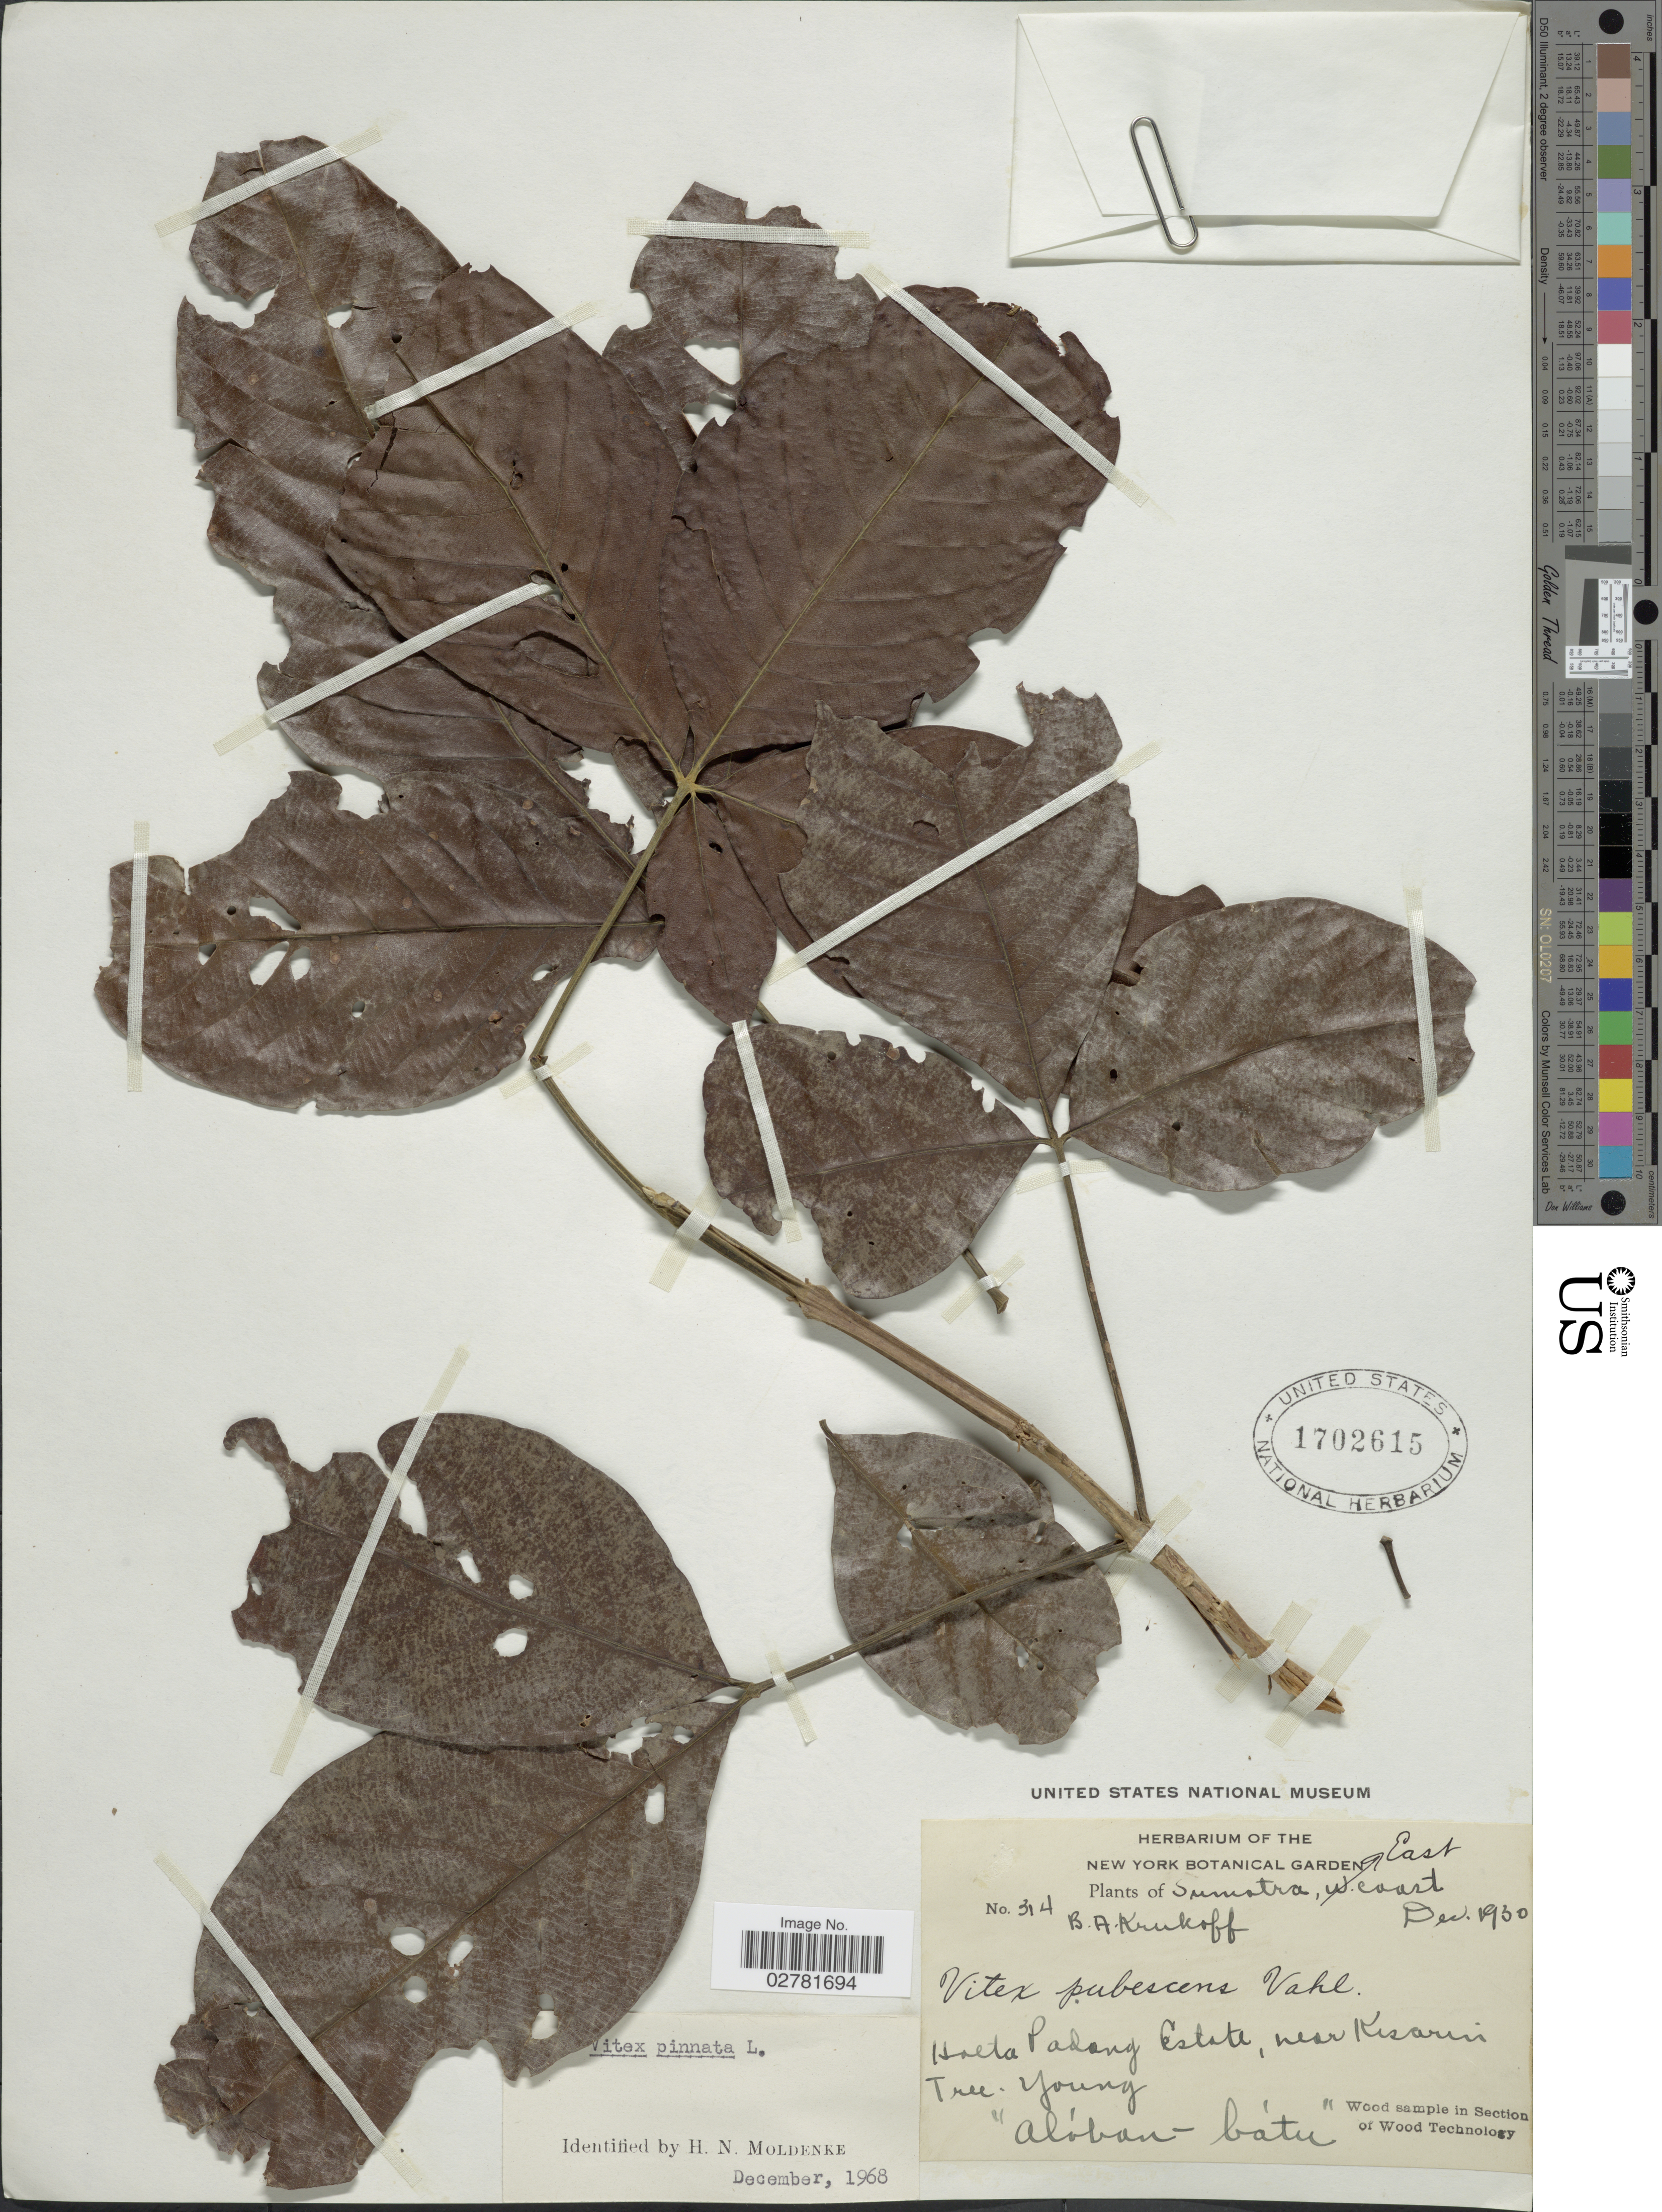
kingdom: Plantae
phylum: Tracheophyta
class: Magnoliopsida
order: Lamiales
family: Lamiaceae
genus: Vitex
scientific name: Vitex pinnata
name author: L.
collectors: B. A. Krukoff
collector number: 314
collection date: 1930-12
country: Indonesia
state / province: Sumatra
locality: East Coast. Hoeta Padang Estate, near Kisarin.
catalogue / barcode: US 1702615